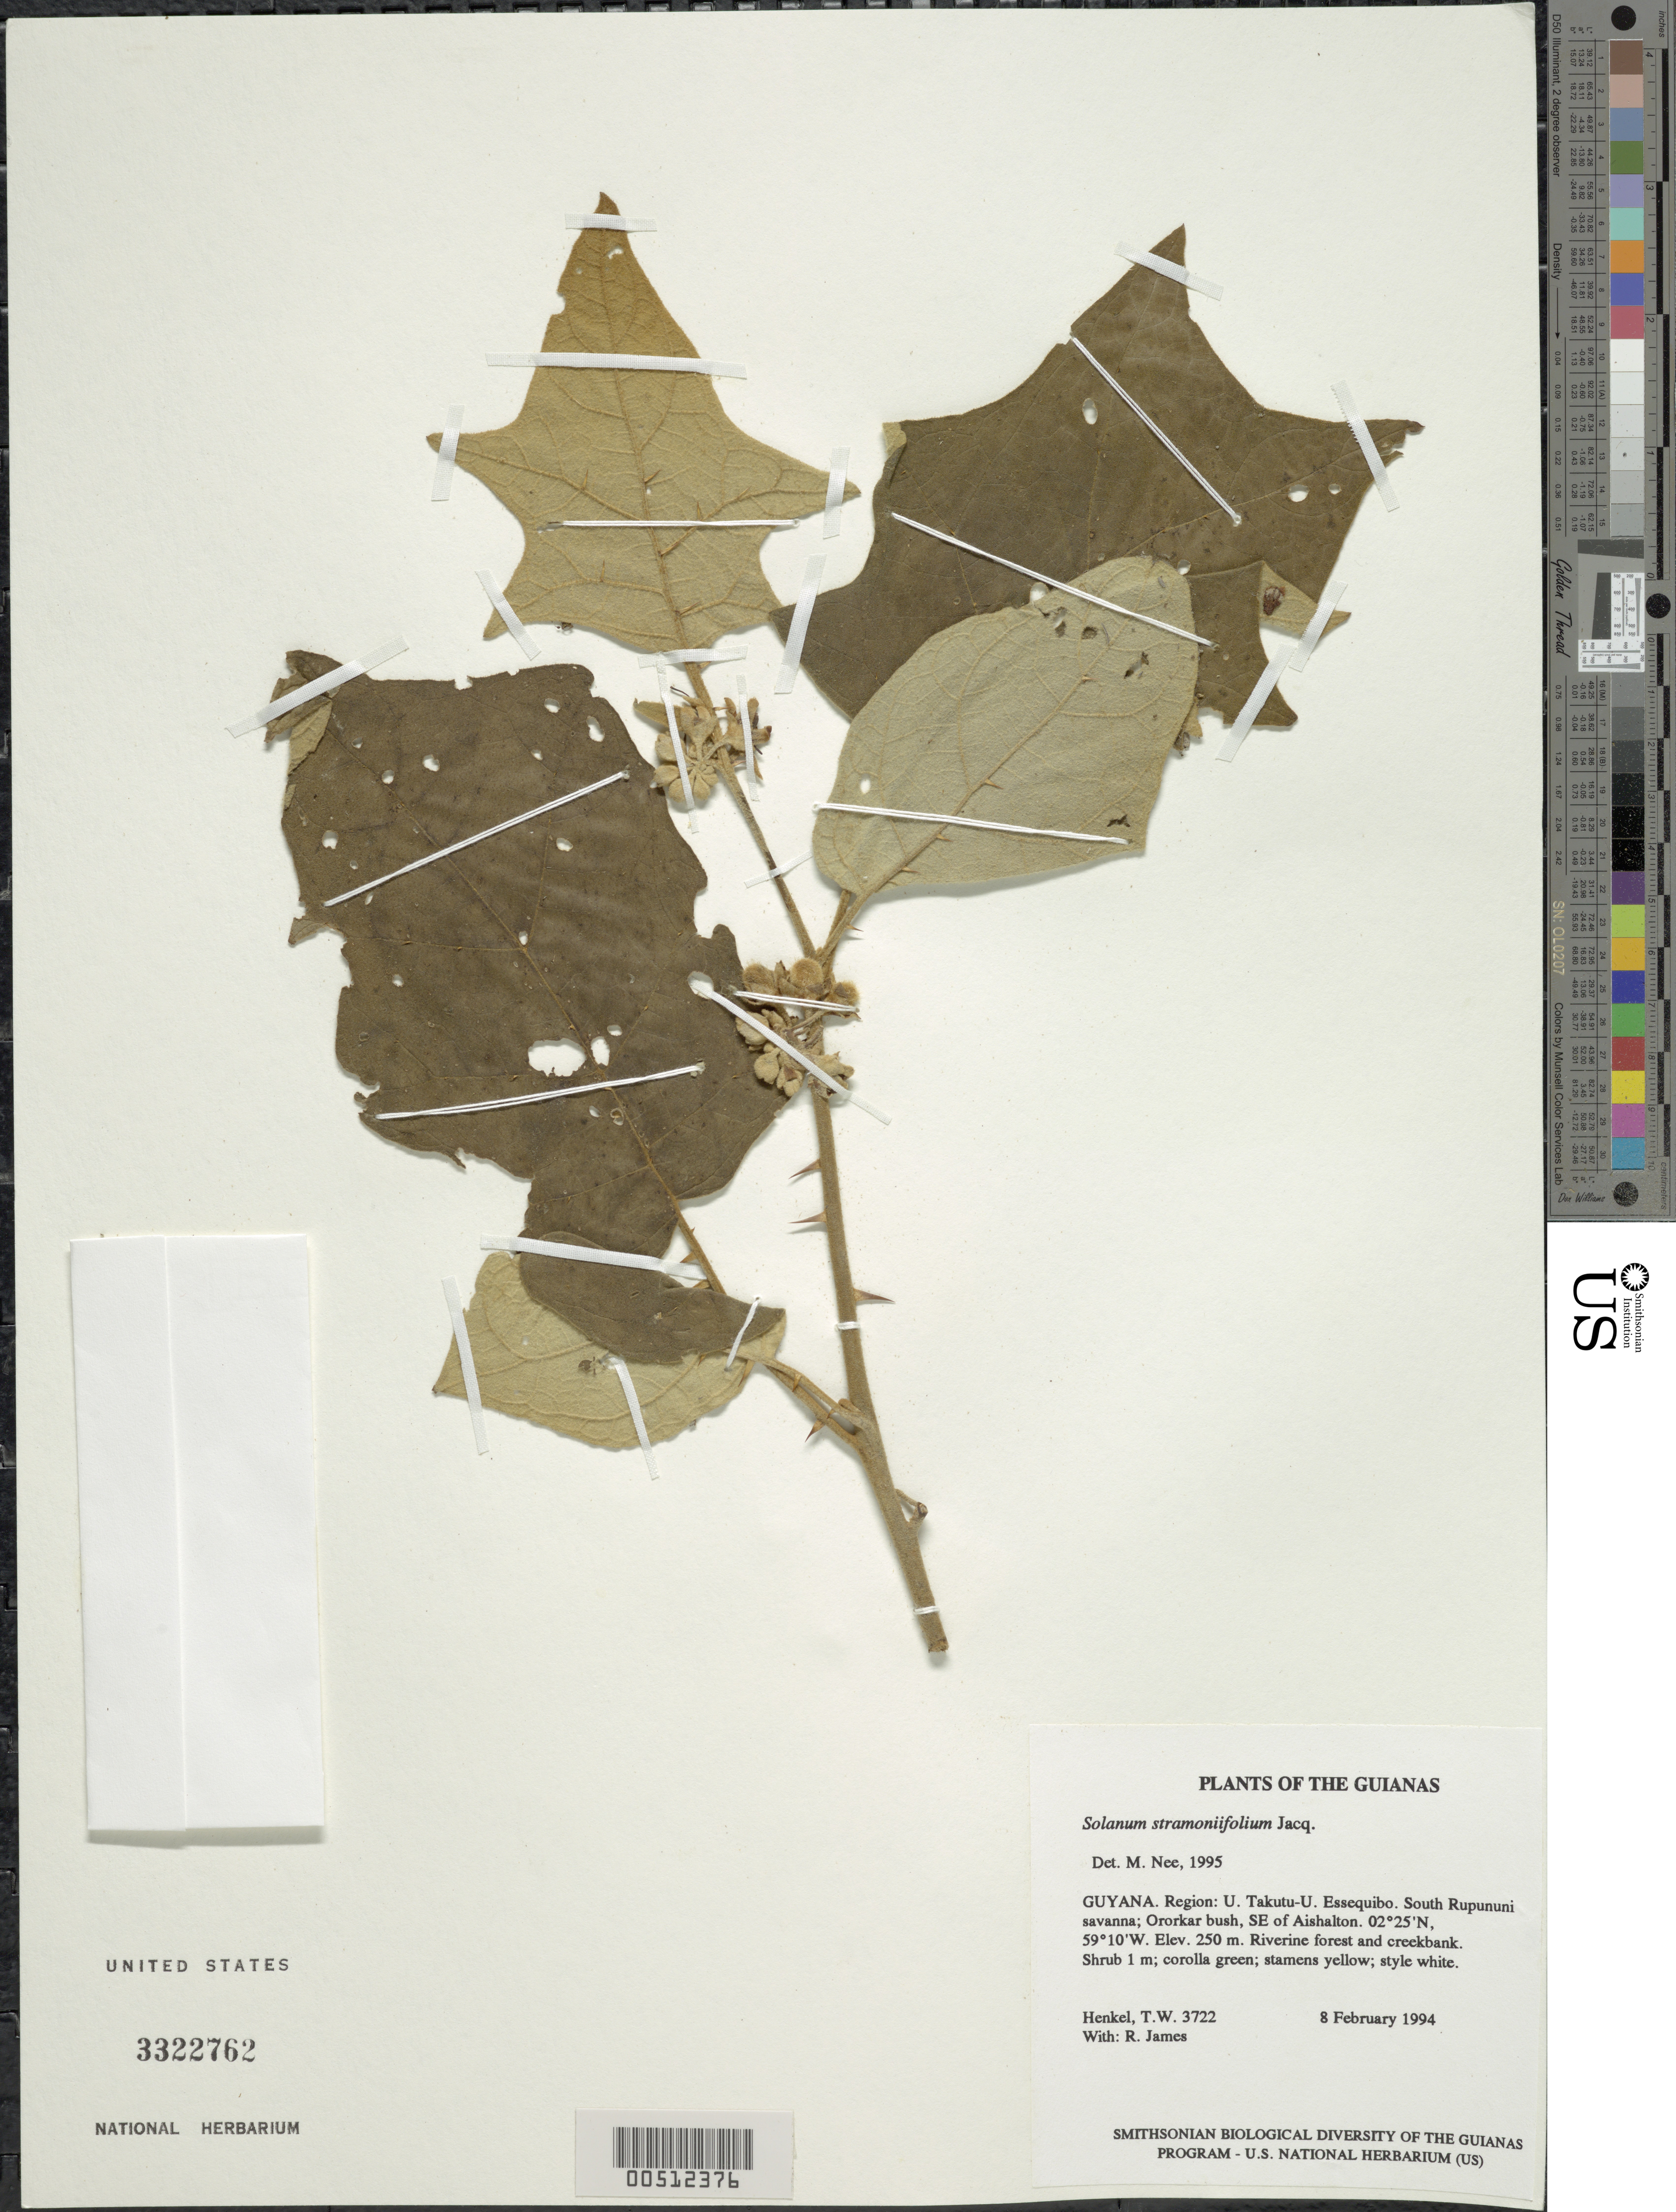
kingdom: Plantae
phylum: Tracheophyta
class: Magnoliopsida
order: Solanales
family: Solanaceae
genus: Solanum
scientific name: Solanum stramoniifolium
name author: Jacq.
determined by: Nee, Michael H.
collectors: T. Henkel & R. James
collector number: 3722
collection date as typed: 2 Feb 1994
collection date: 1994-02-02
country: Guyana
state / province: U. Takutu-U. Essequibo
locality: South Rupununi savanna; Ororkar bush, SE of Aishalton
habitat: Riverine forest and creekbank.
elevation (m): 250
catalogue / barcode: US 3322762